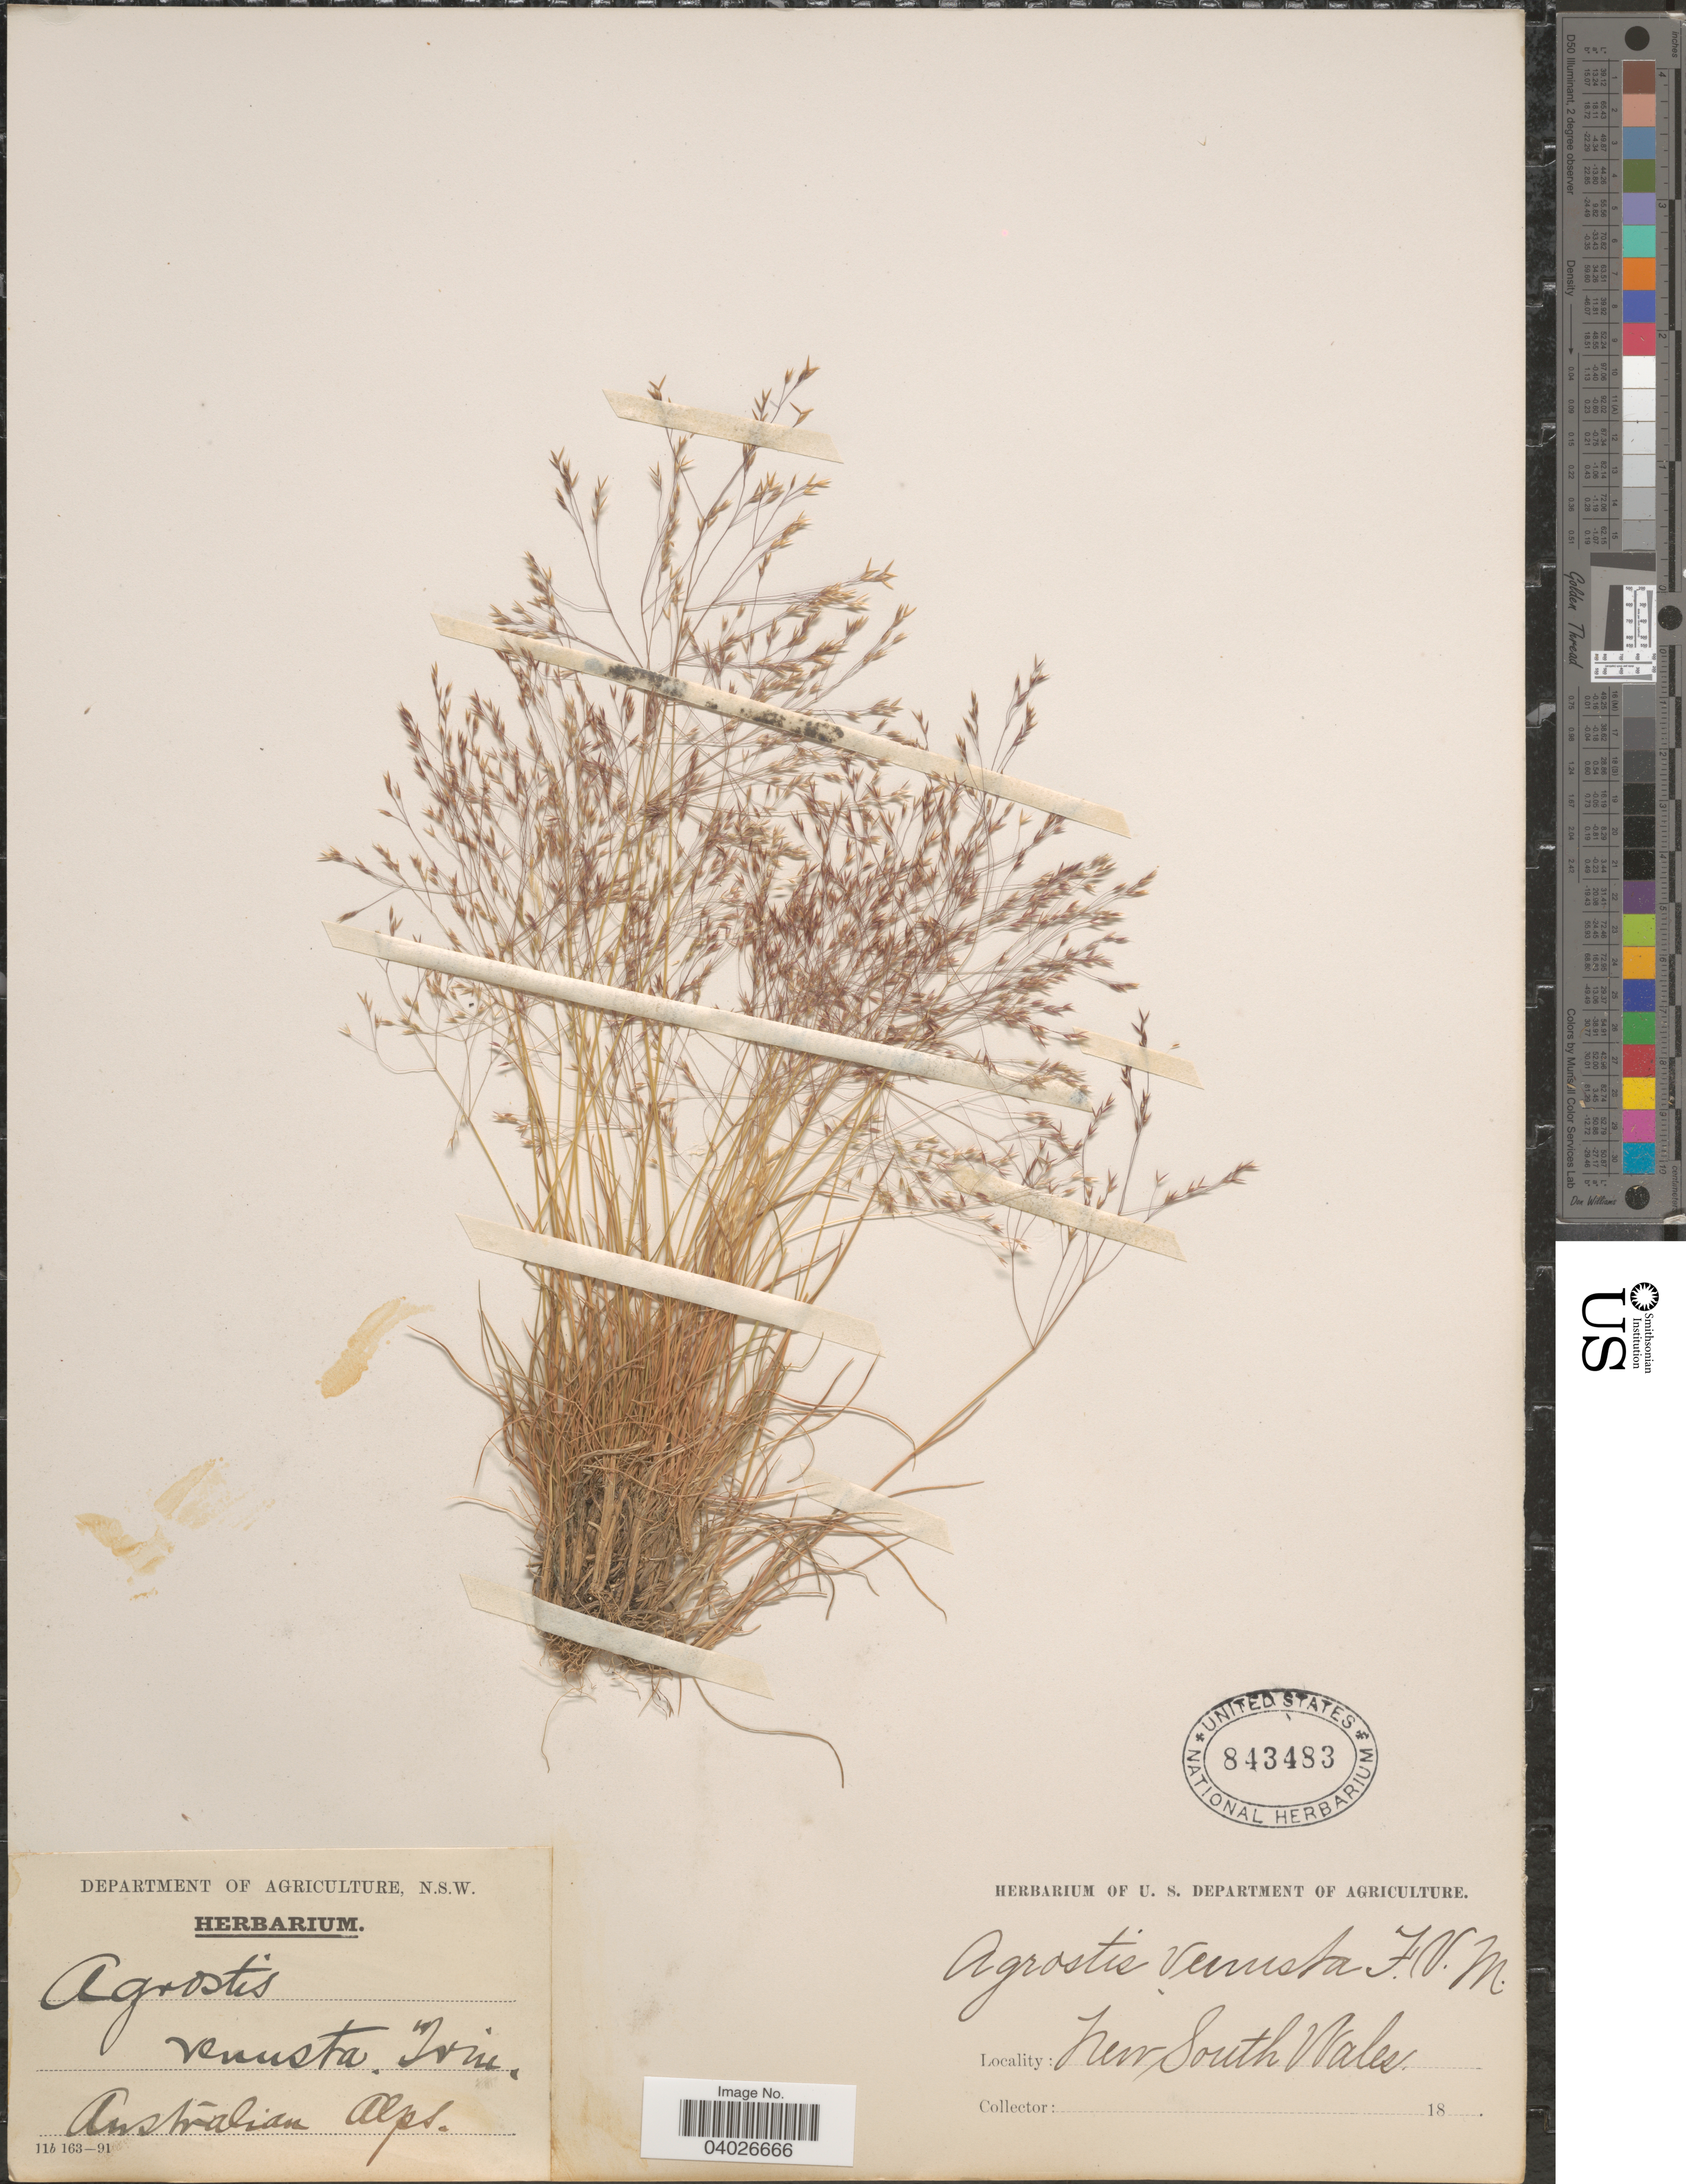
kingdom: Plantae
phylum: Tracheophyta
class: Liliopsida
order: Poales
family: Poaceae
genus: Agrostis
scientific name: Agrostis venusta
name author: Trin.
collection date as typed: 18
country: Australia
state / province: New South Wales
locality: Australian Alps.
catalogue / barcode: US 843483